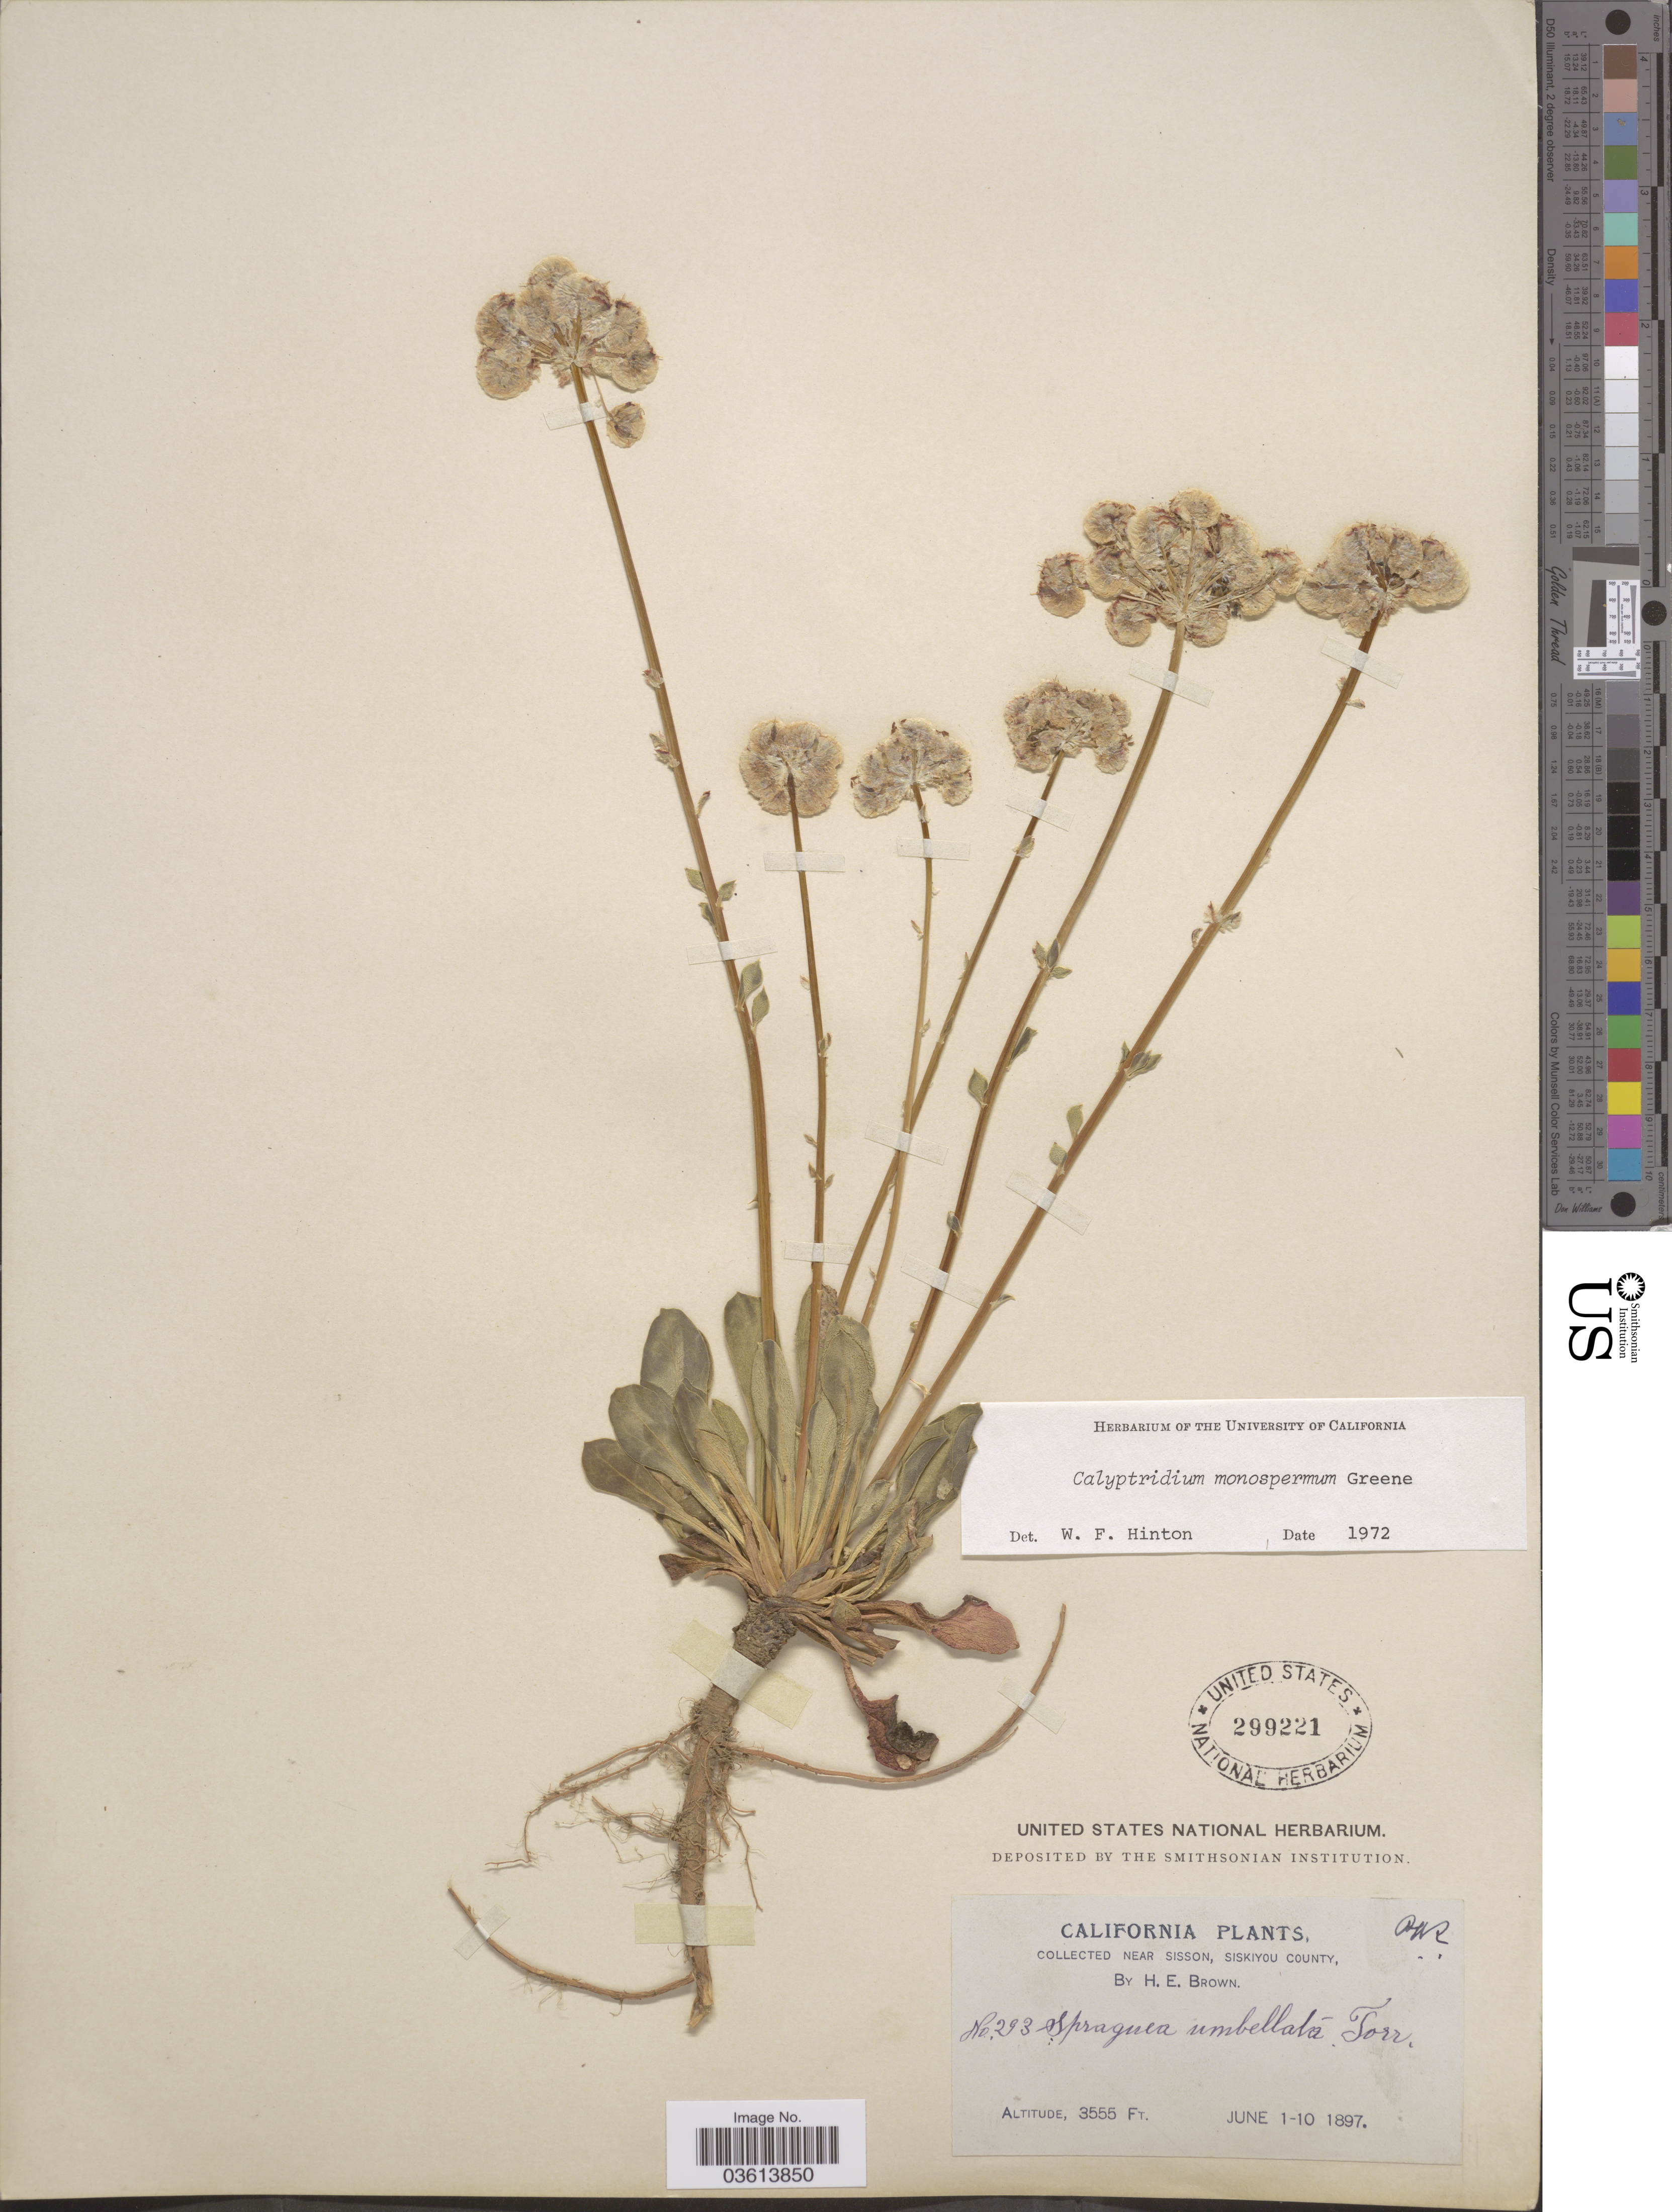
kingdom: Plantae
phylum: Tracheophyta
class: Magnoliopsida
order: Caryophyllales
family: Montiaceae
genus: Calyptridium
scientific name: Calyptridium monospermum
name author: Greene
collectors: H. E. Brown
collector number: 293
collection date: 1897-06-01/1897-06-10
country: United States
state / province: California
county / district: Siskiyou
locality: Near Sisson, Siskiyou County.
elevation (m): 1084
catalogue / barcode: US 299221